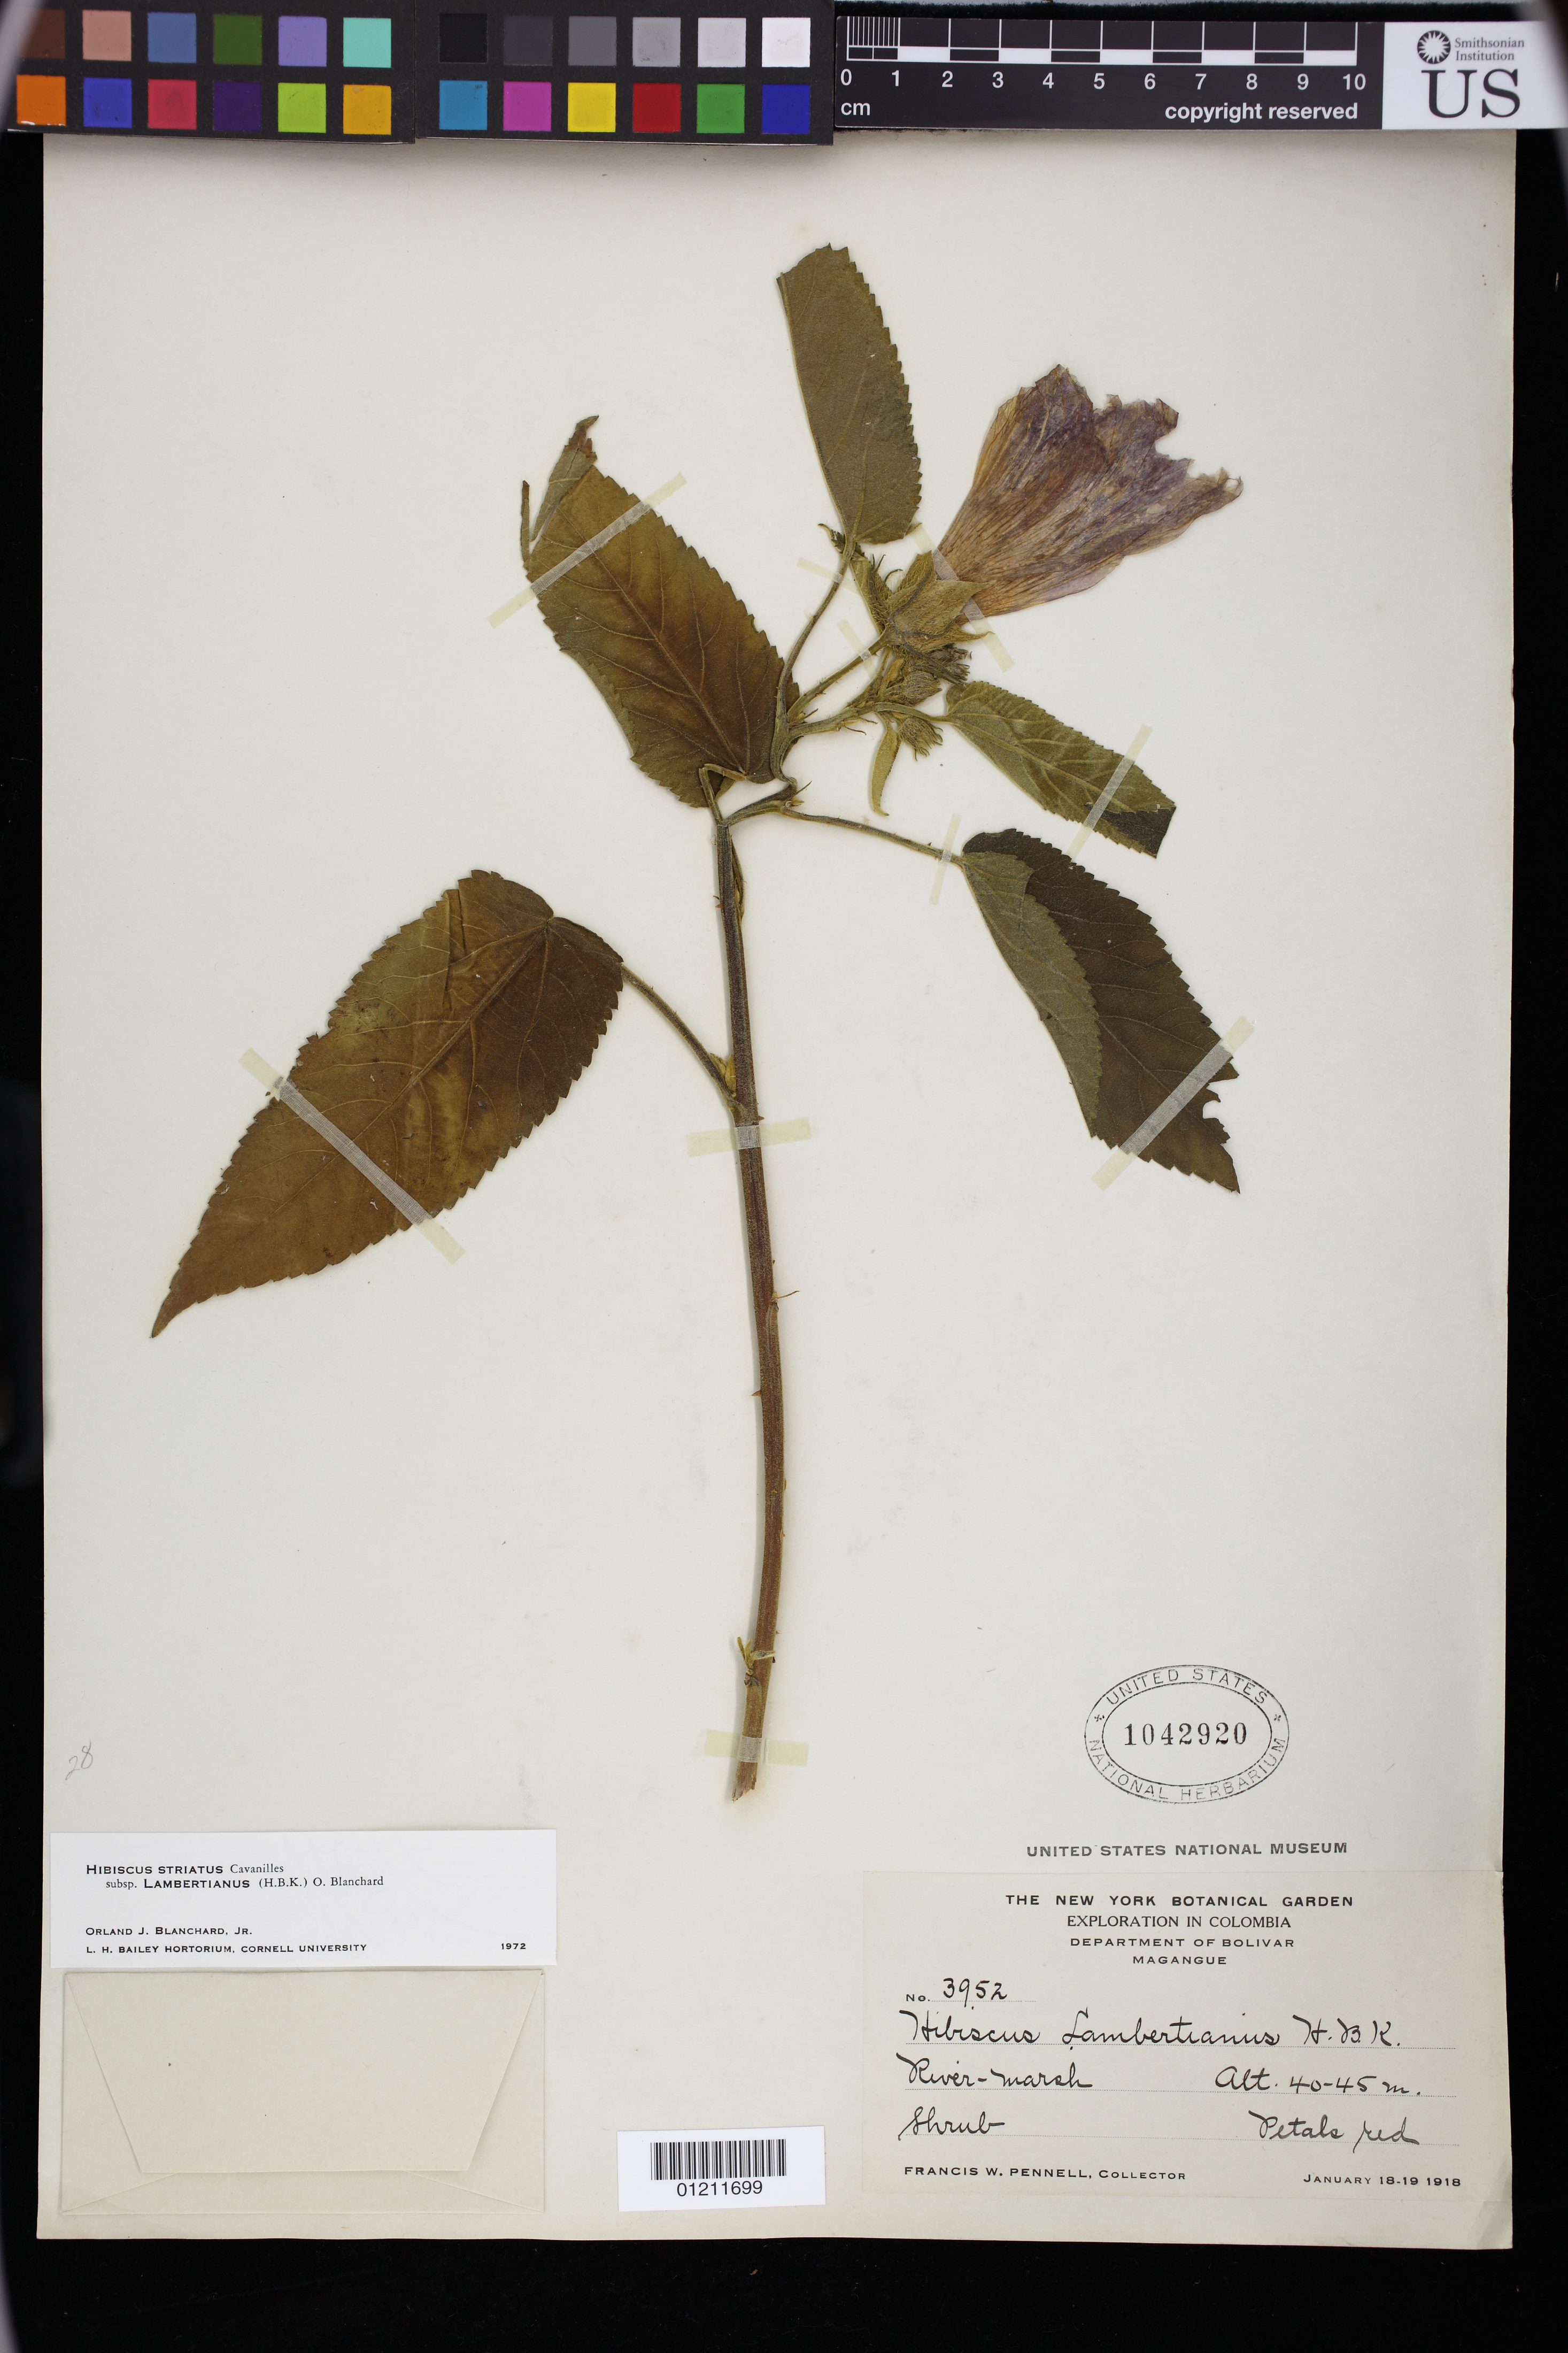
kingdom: Plantae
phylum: Tracheophyta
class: Magnoliopsida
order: Malvales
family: Malvaceae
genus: Hibiscus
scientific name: Hibiscus striatus subsp. lambertianus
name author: (Kunth) O.J. Blanch. ex Proctor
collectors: F. W. Pennell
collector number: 3952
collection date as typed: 18 Jan 1918 to 19 Jan 1918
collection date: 1918-01-18/1918-01-19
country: Colombia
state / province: Bolívar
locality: Bolivar, Magangue, river-marsh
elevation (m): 40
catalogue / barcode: US 1042920